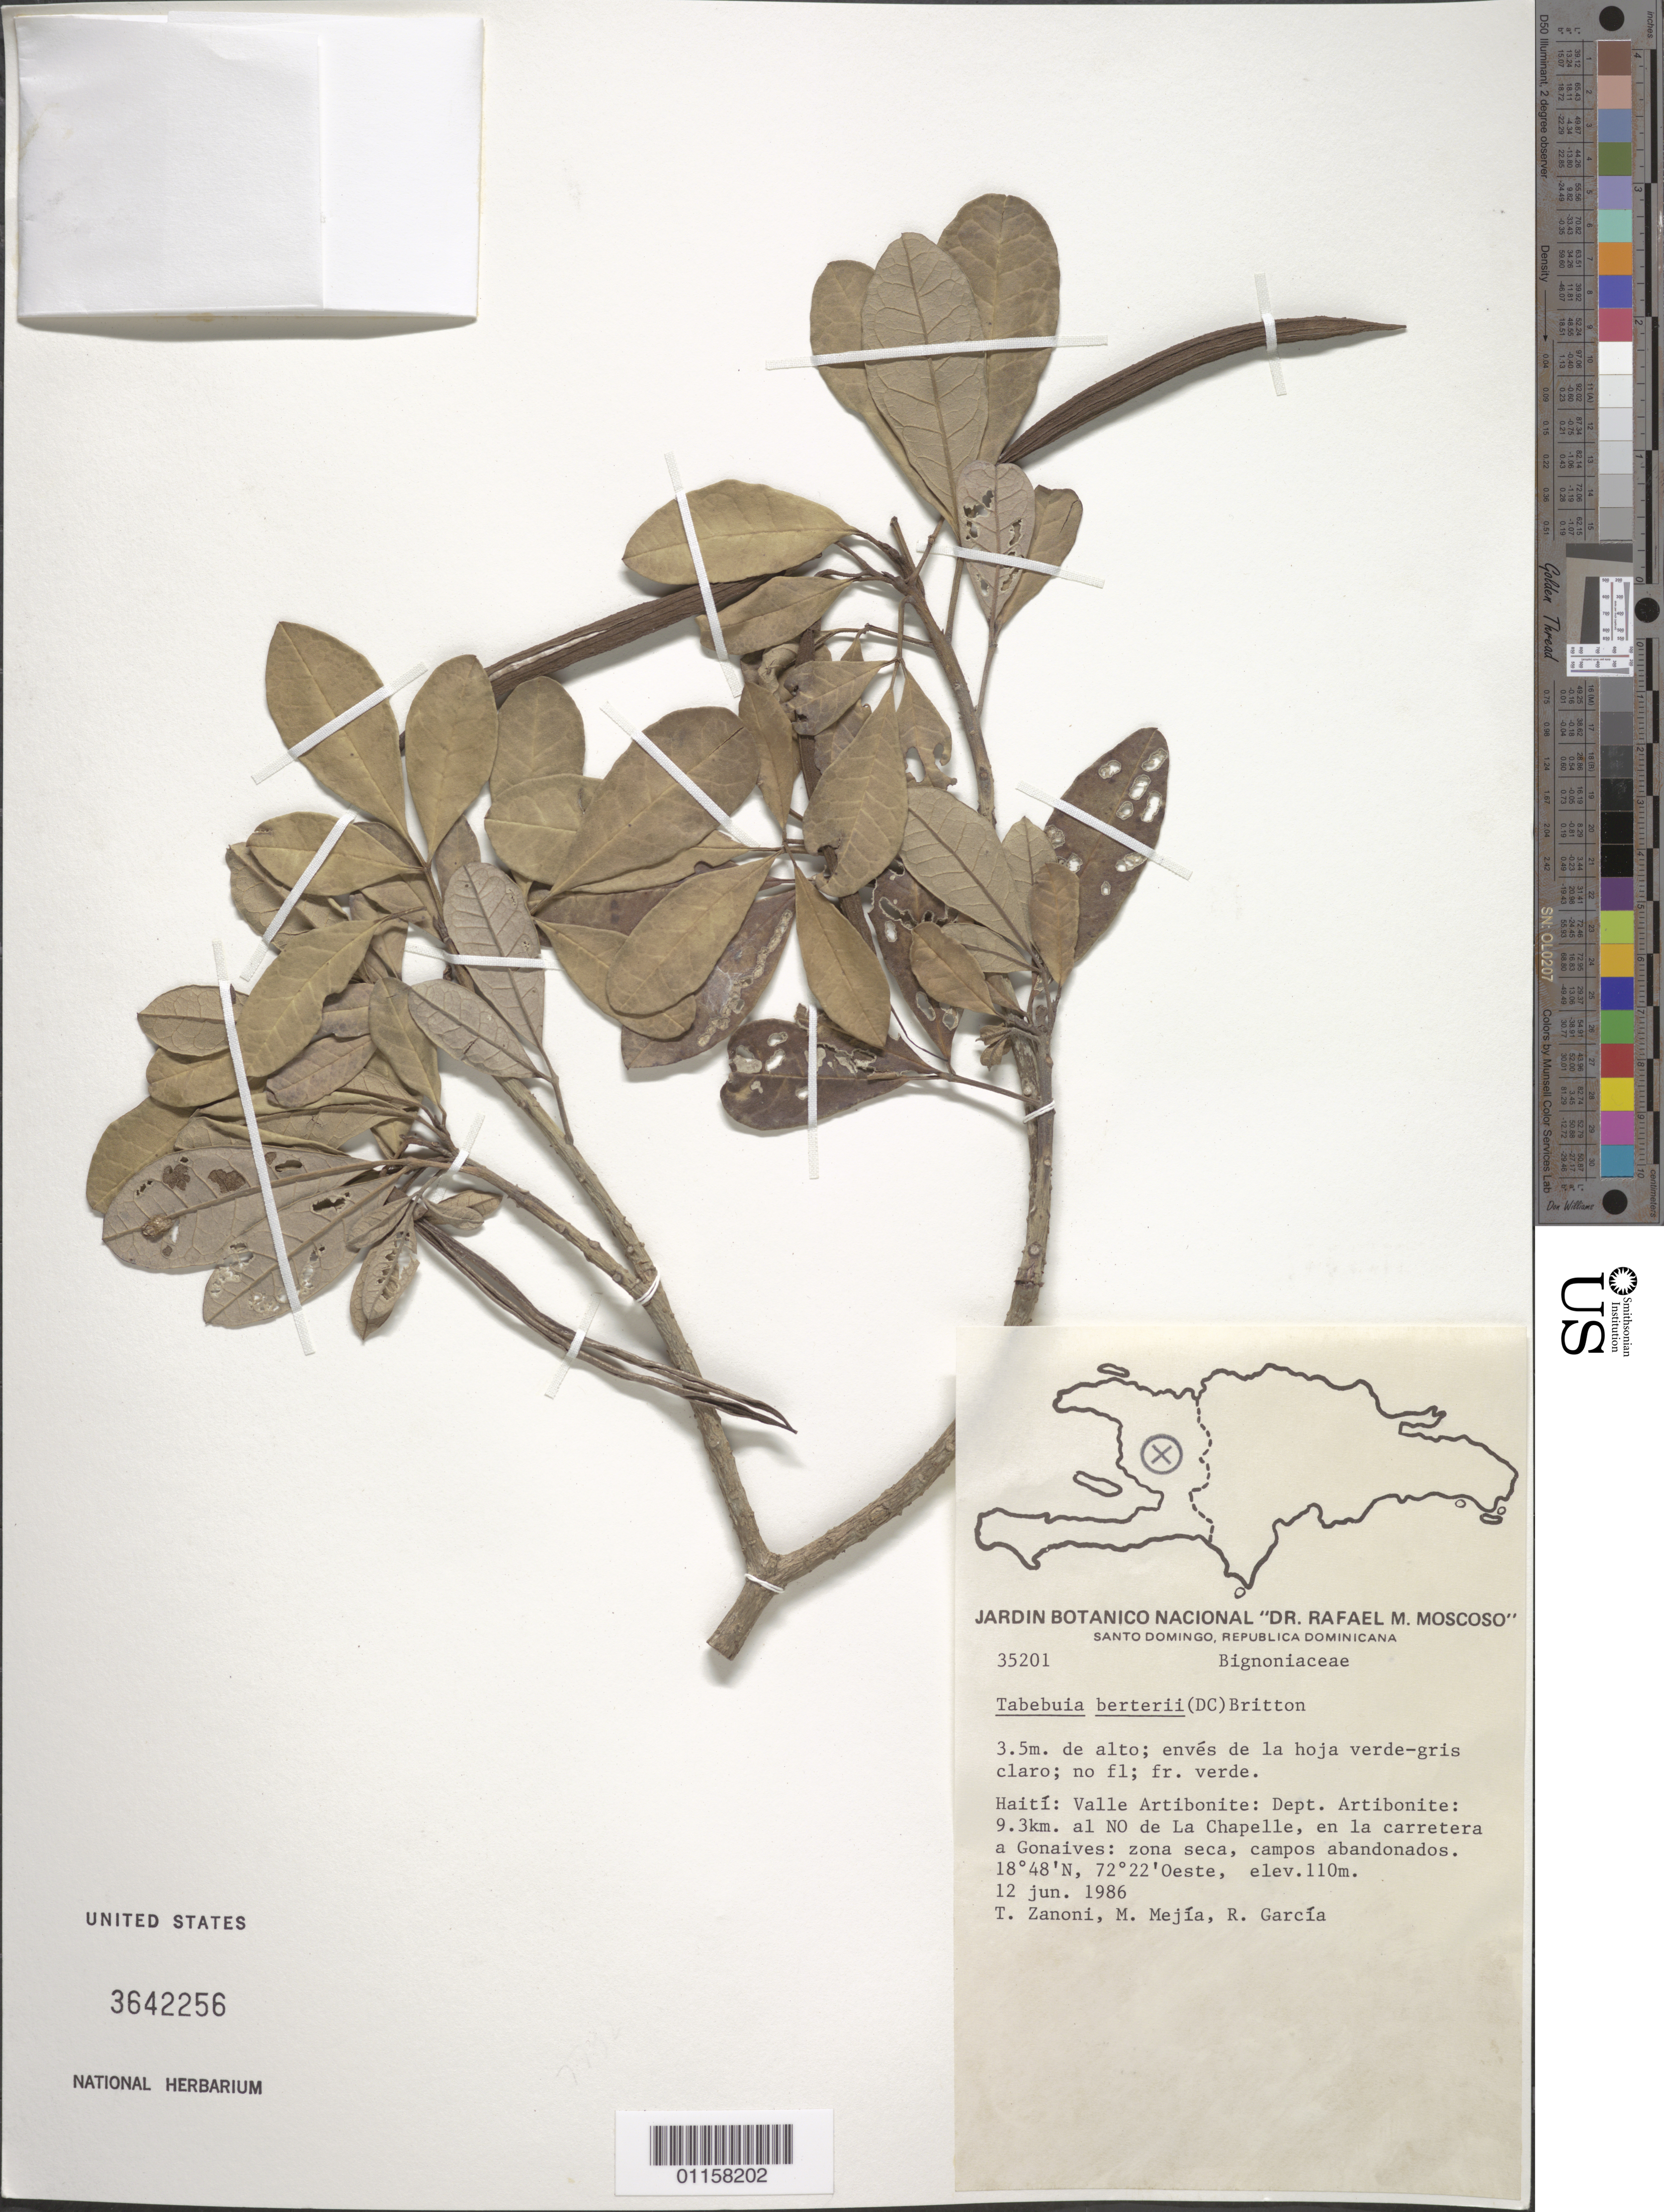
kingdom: Plantae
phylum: Tracheophyta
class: Magnoliopsida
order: Lamiales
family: Bignoniaceae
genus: Tabebuia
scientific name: Tabebuia berteroi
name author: (DC.) Britton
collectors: T. A. Zanoni, M. Mejia & R. G. García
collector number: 35201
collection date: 1986-06-12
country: Haiti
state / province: Artibonite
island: Hispaniola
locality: Valle Artibonite, 9.3 km al NO de La Chapelle, en la carretera a Gonaives.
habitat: Zona seca, campos abandonados.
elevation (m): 110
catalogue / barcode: US 3642256